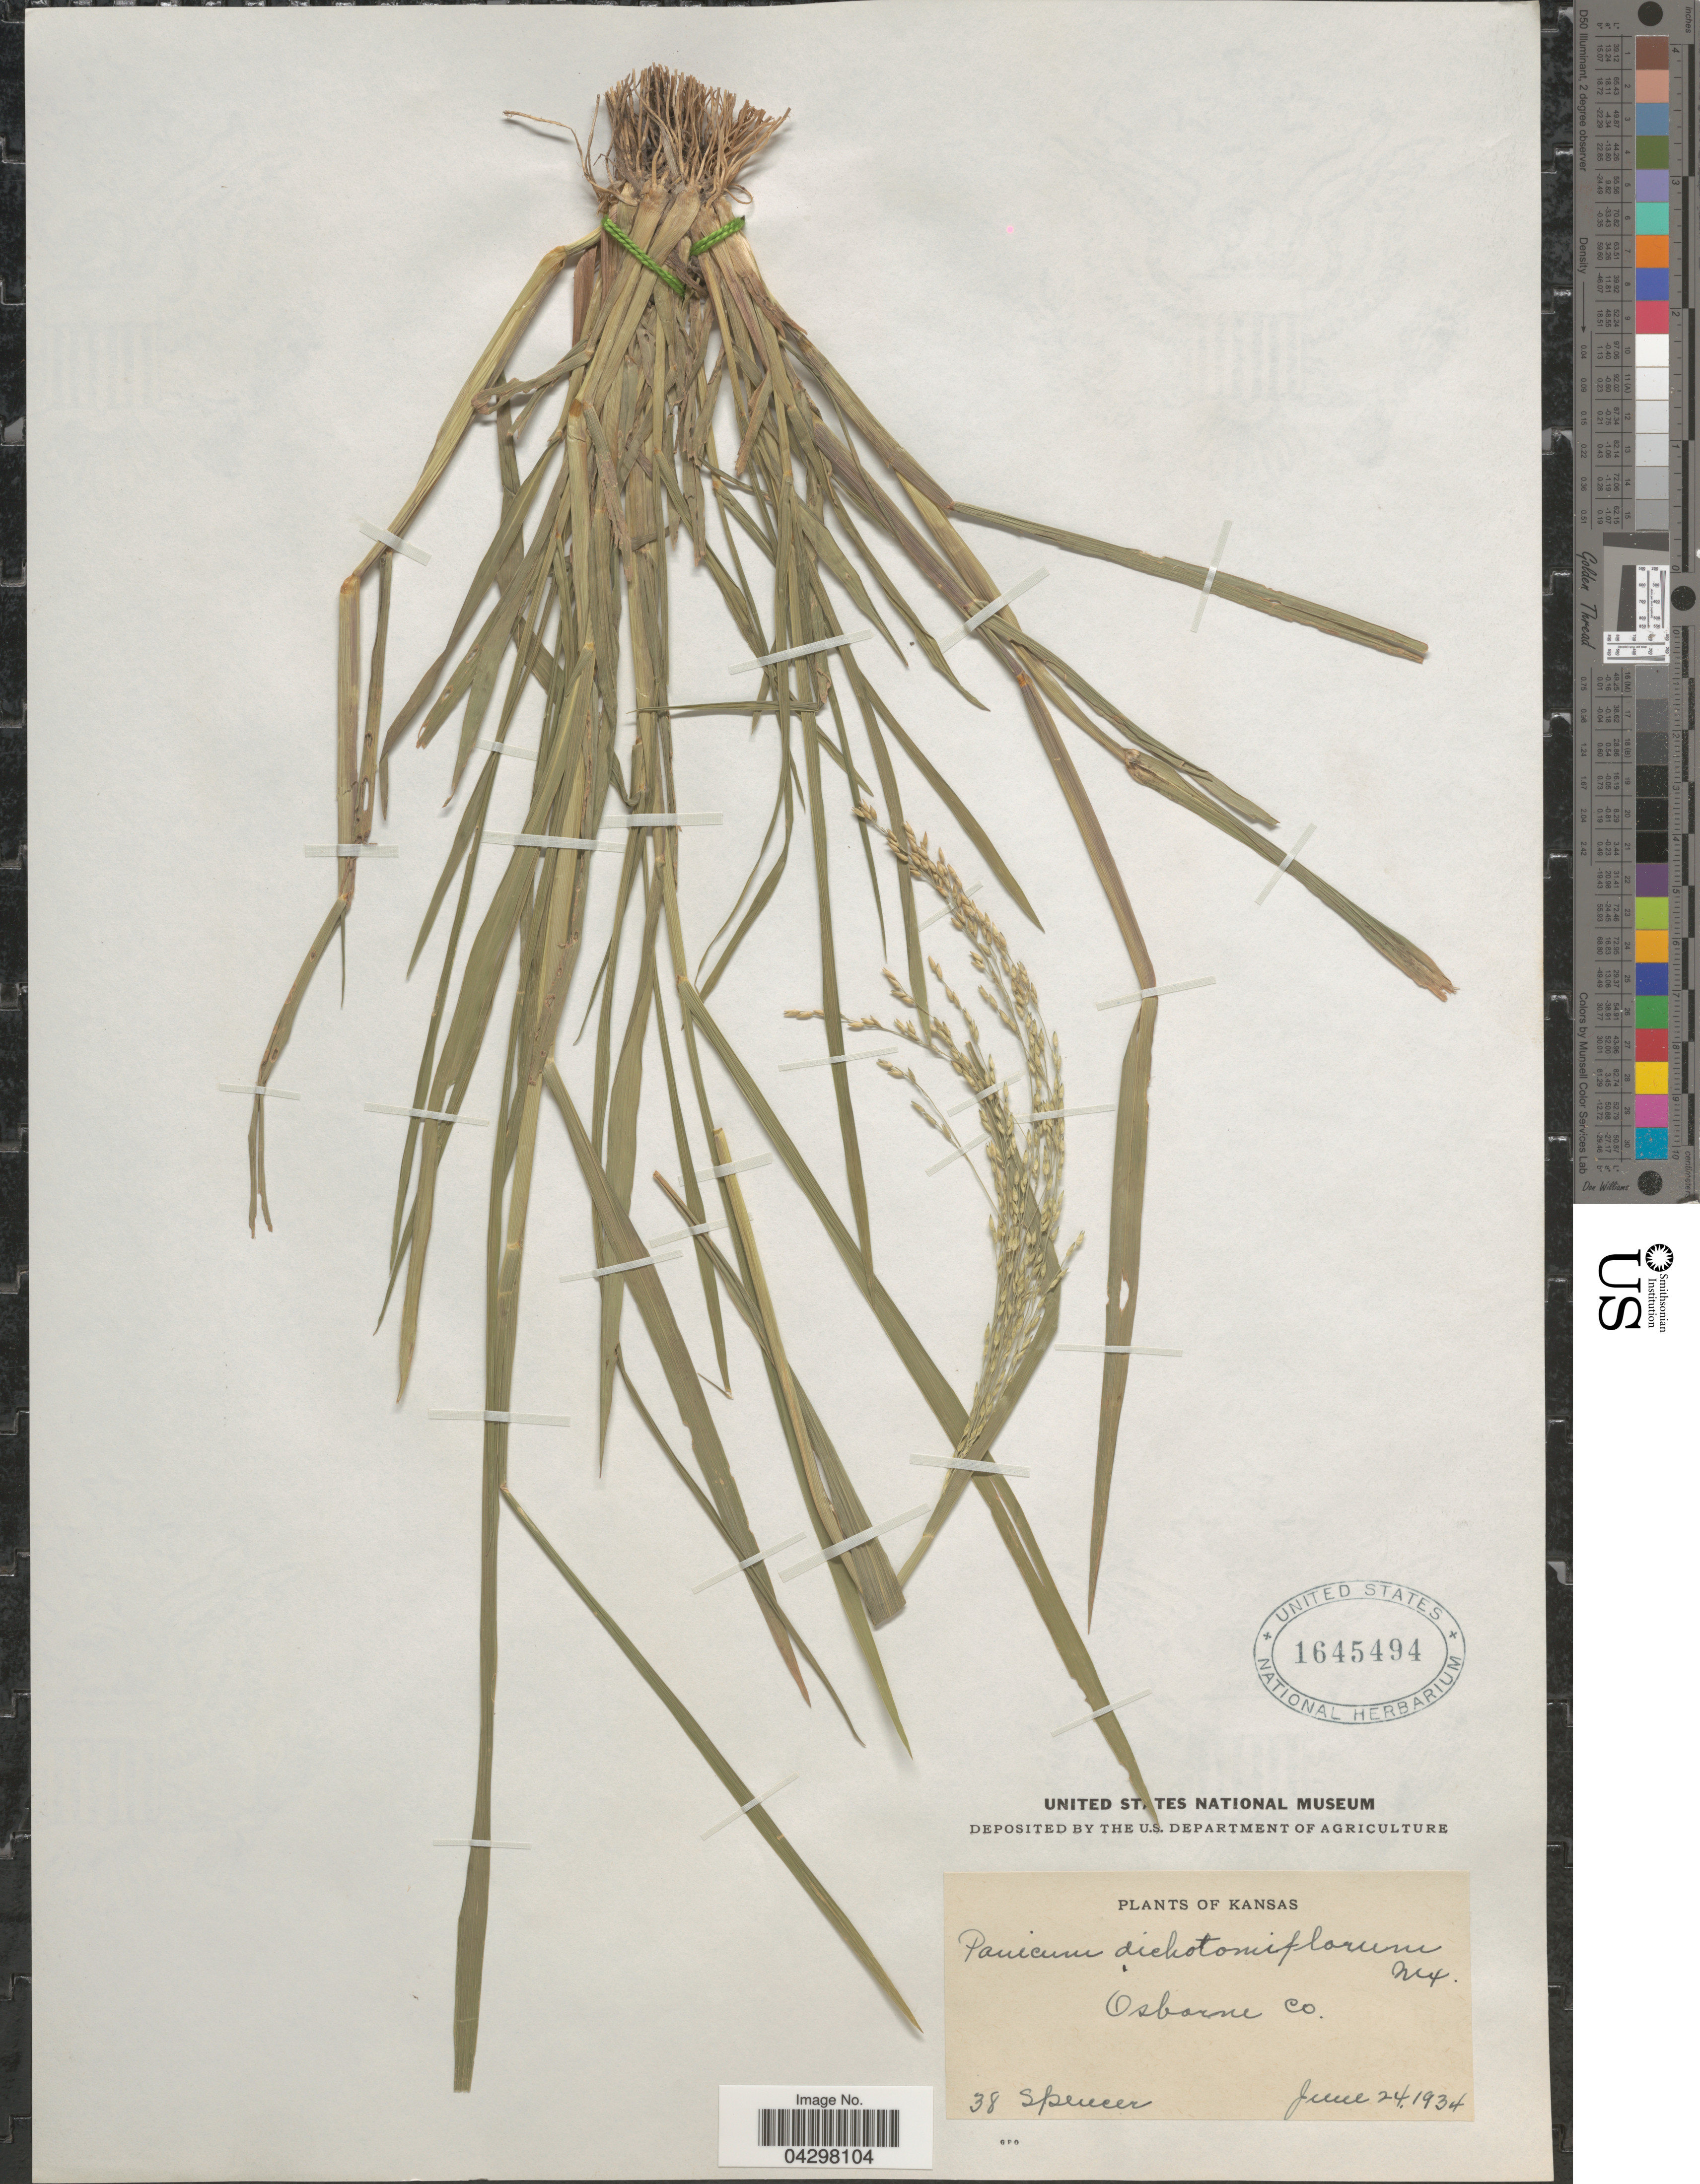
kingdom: Plantae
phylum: Tracheophyta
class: Liliopsida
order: Poales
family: Poaceae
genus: Panicum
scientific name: Panicum dichotomiflorum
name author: Michx.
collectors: -- Spencer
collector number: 38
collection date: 1934-06-24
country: United States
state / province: Kansas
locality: Osborne Co.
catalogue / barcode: US 1645494